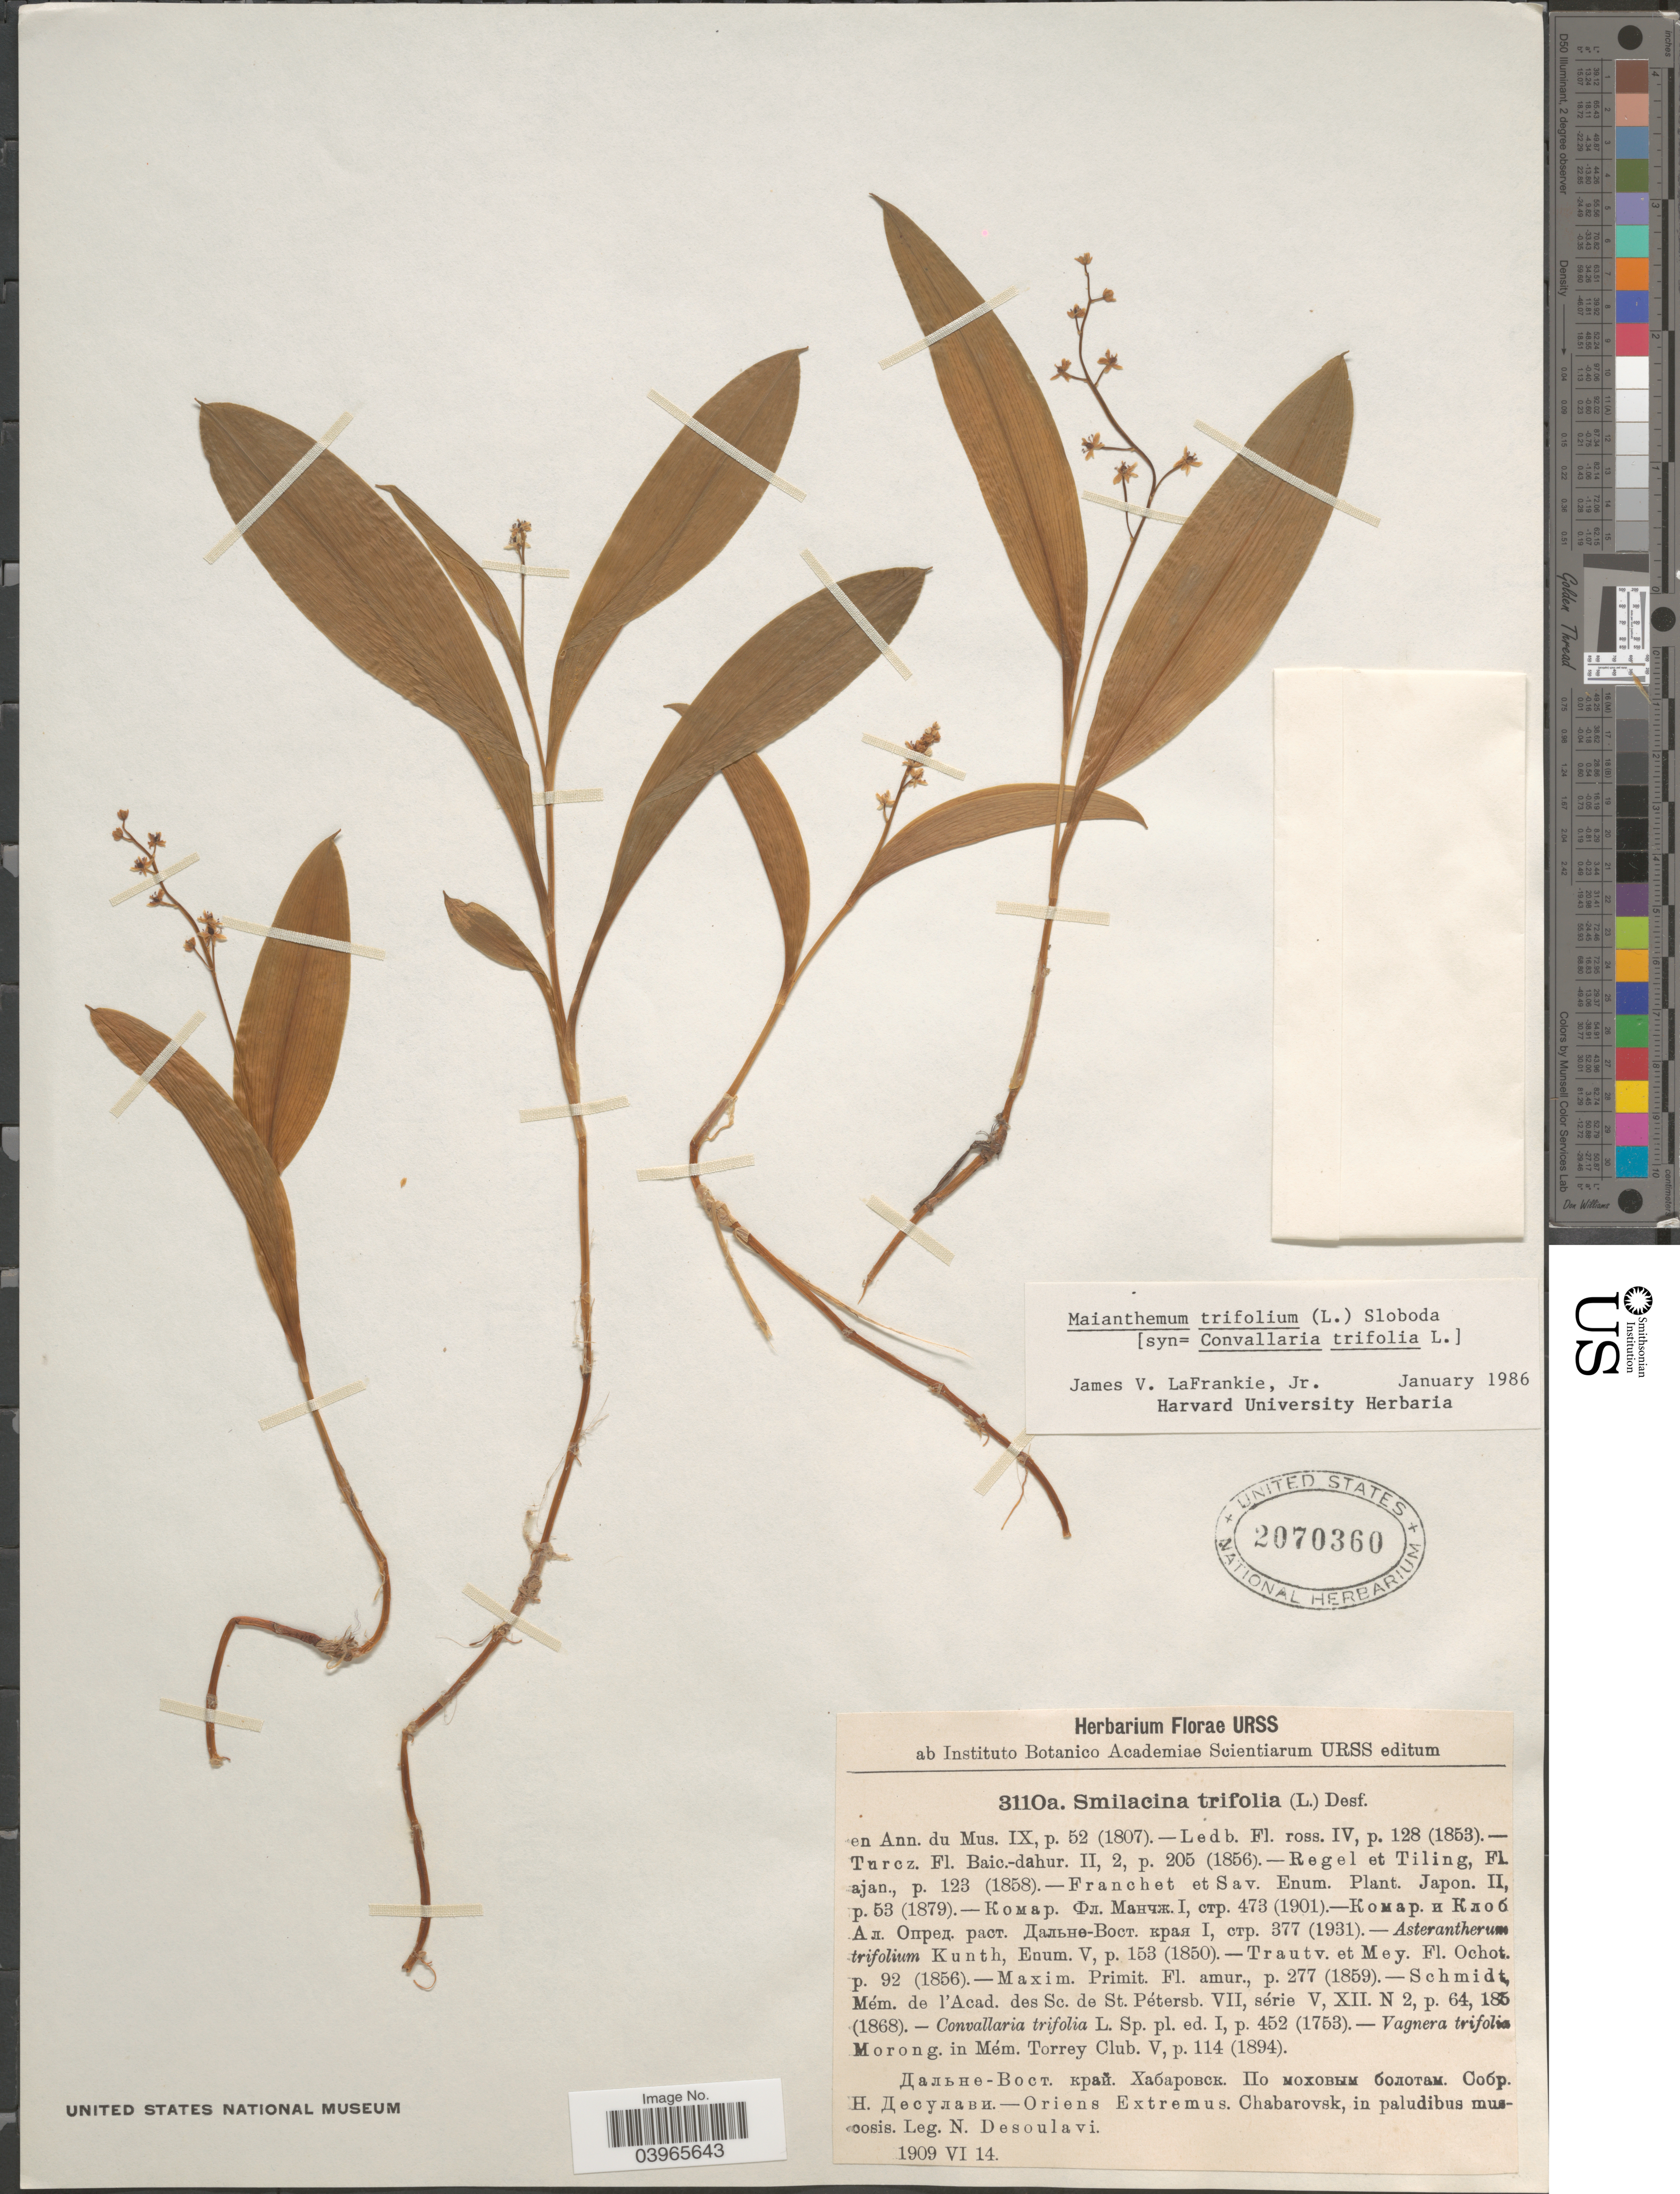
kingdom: Plantae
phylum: Tracheophyta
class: Liliopsida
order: Asparagales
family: Asparagaceae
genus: Maianthemum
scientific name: Maianthemum trifolium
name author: (L.) Sloboda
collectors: N. Desoulavi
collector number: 3110a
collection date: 1909-06-14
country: Russian Federation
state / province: Khabarovsk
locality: Oriens Extremus. Chabarovsk, in paludibus muscosis.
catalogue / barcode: US 2070360